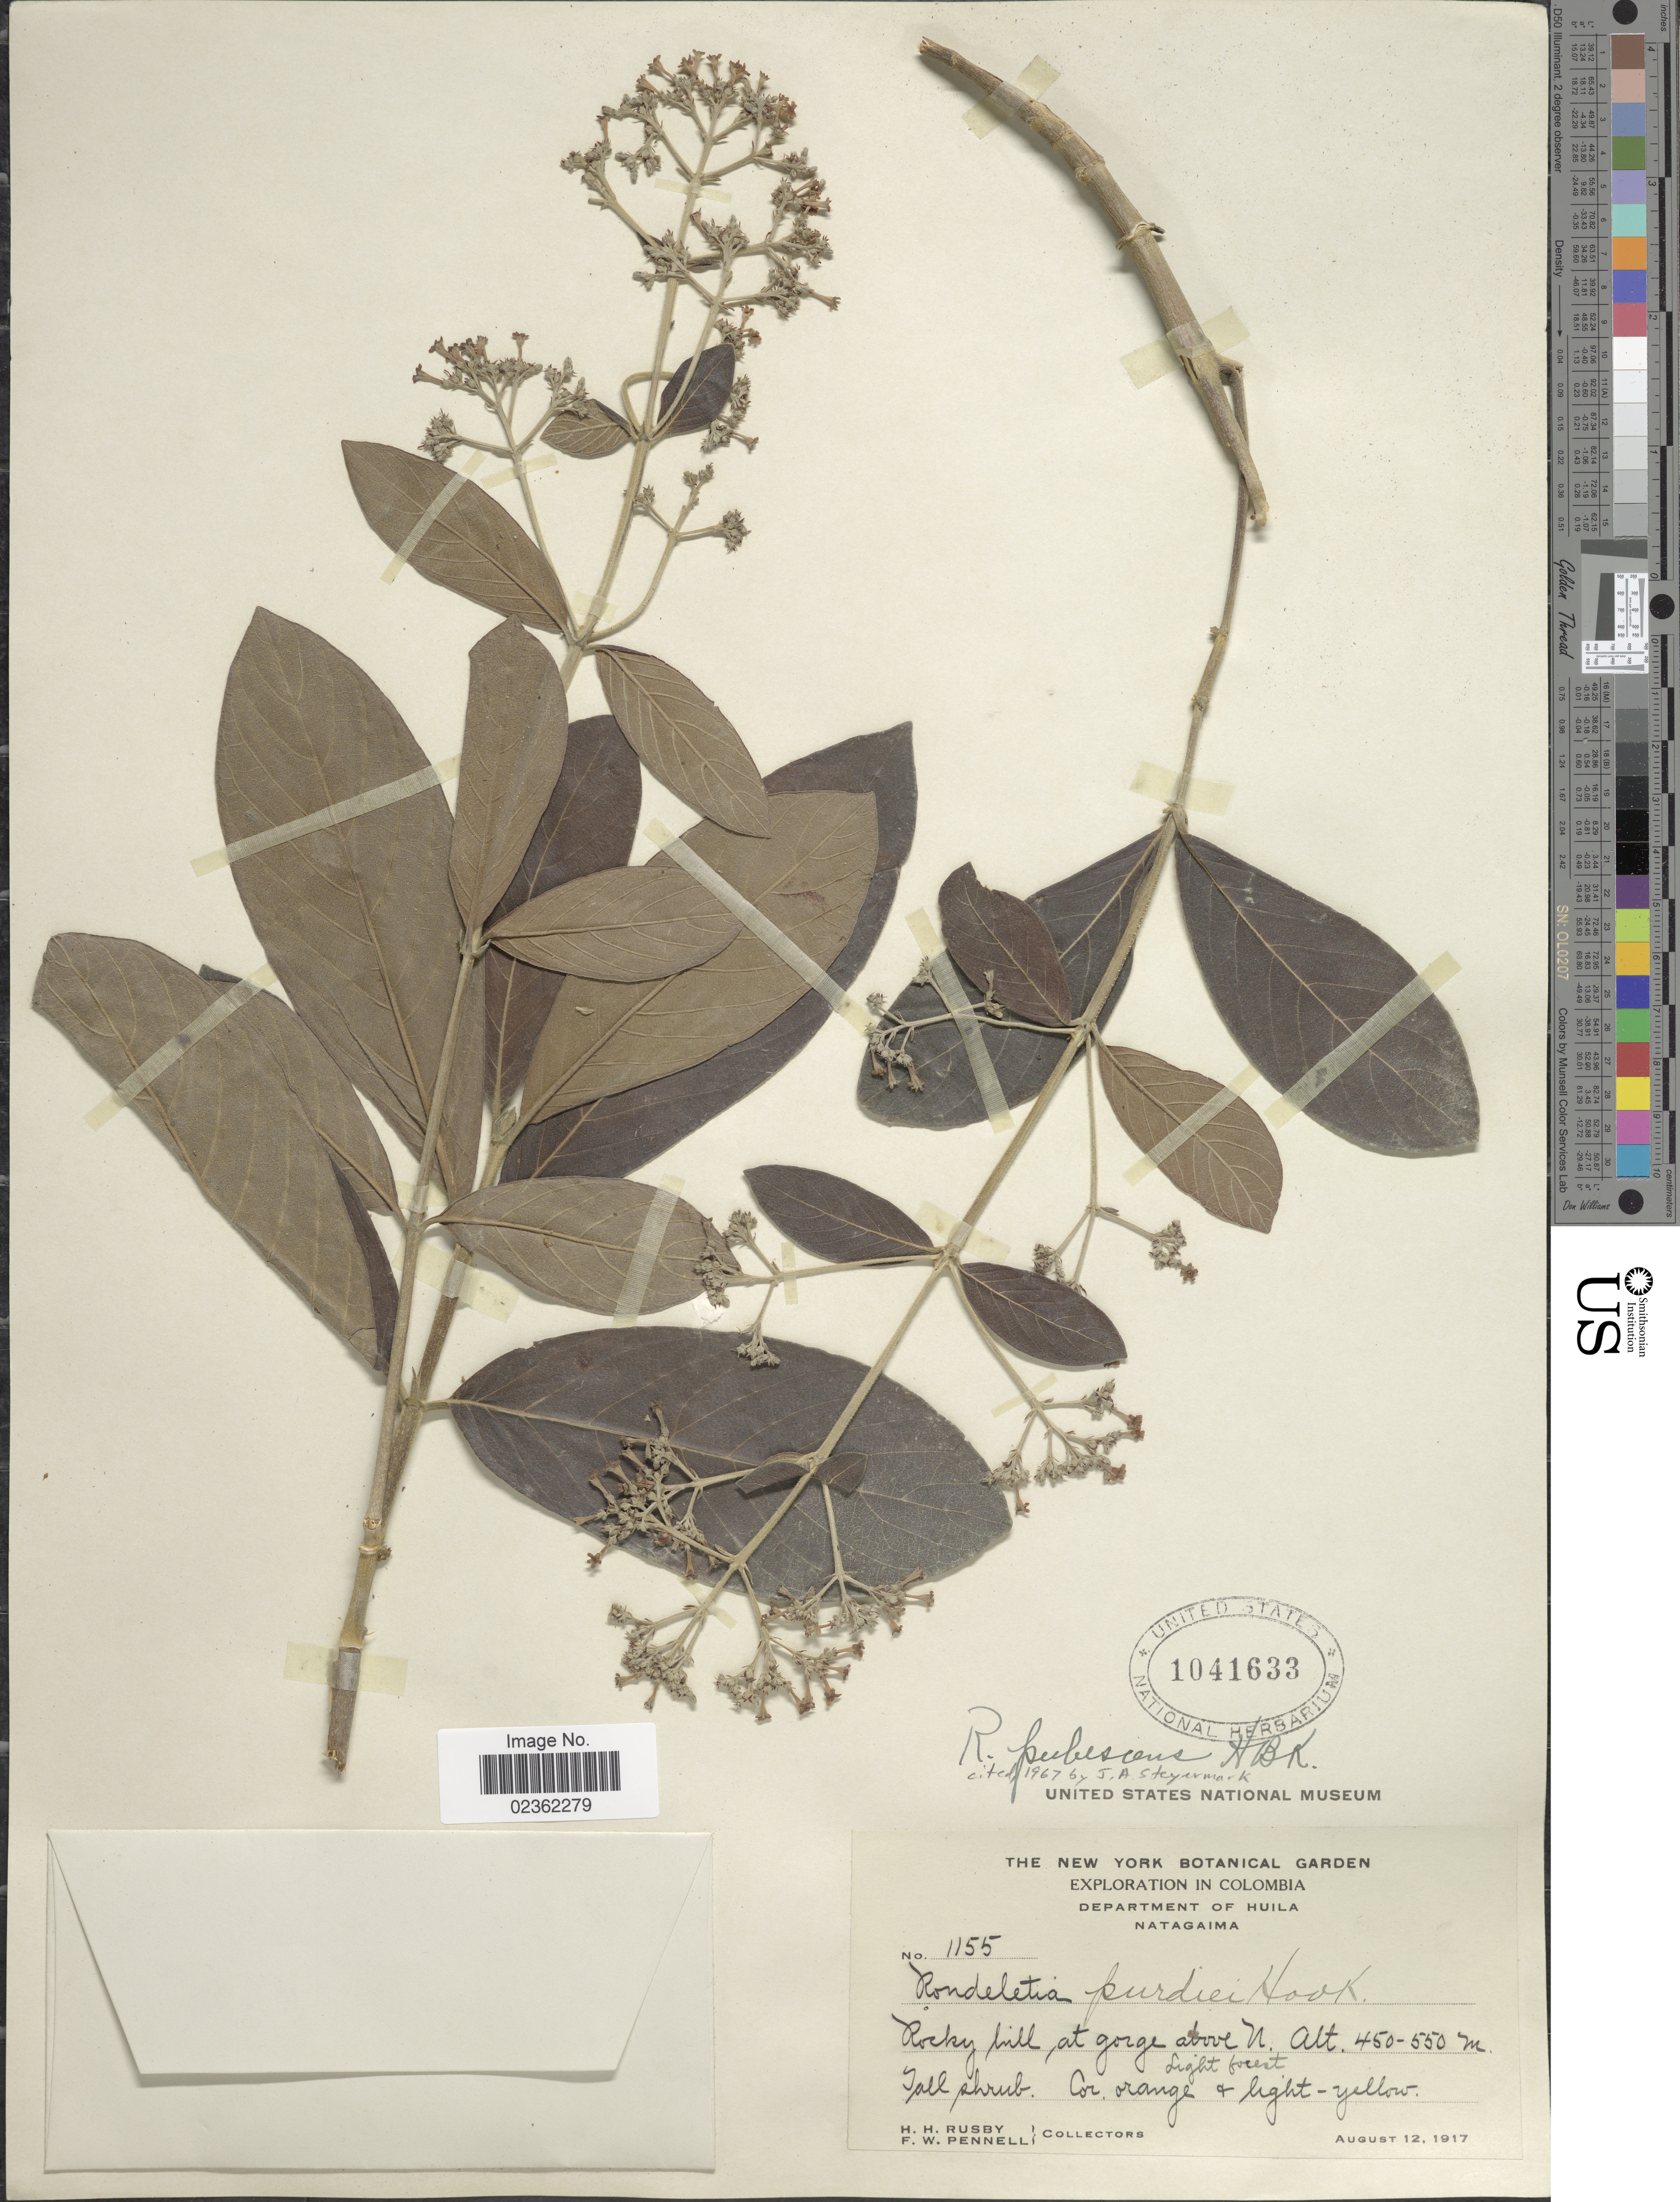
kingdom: Plantae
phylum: Tracheophyta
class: Magnoliopsida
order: Gentianales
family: Rubiaceae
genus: Rondeletia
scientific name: Rondeletia pubescens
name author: Kunth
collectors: H. H. Rusby & F. W. Pennell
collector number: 1155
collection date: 1917-08-12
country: Colombia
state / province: Huila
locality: Natagaima, rocky hill at gorge above N.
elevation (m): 450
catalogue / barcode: US 1041633